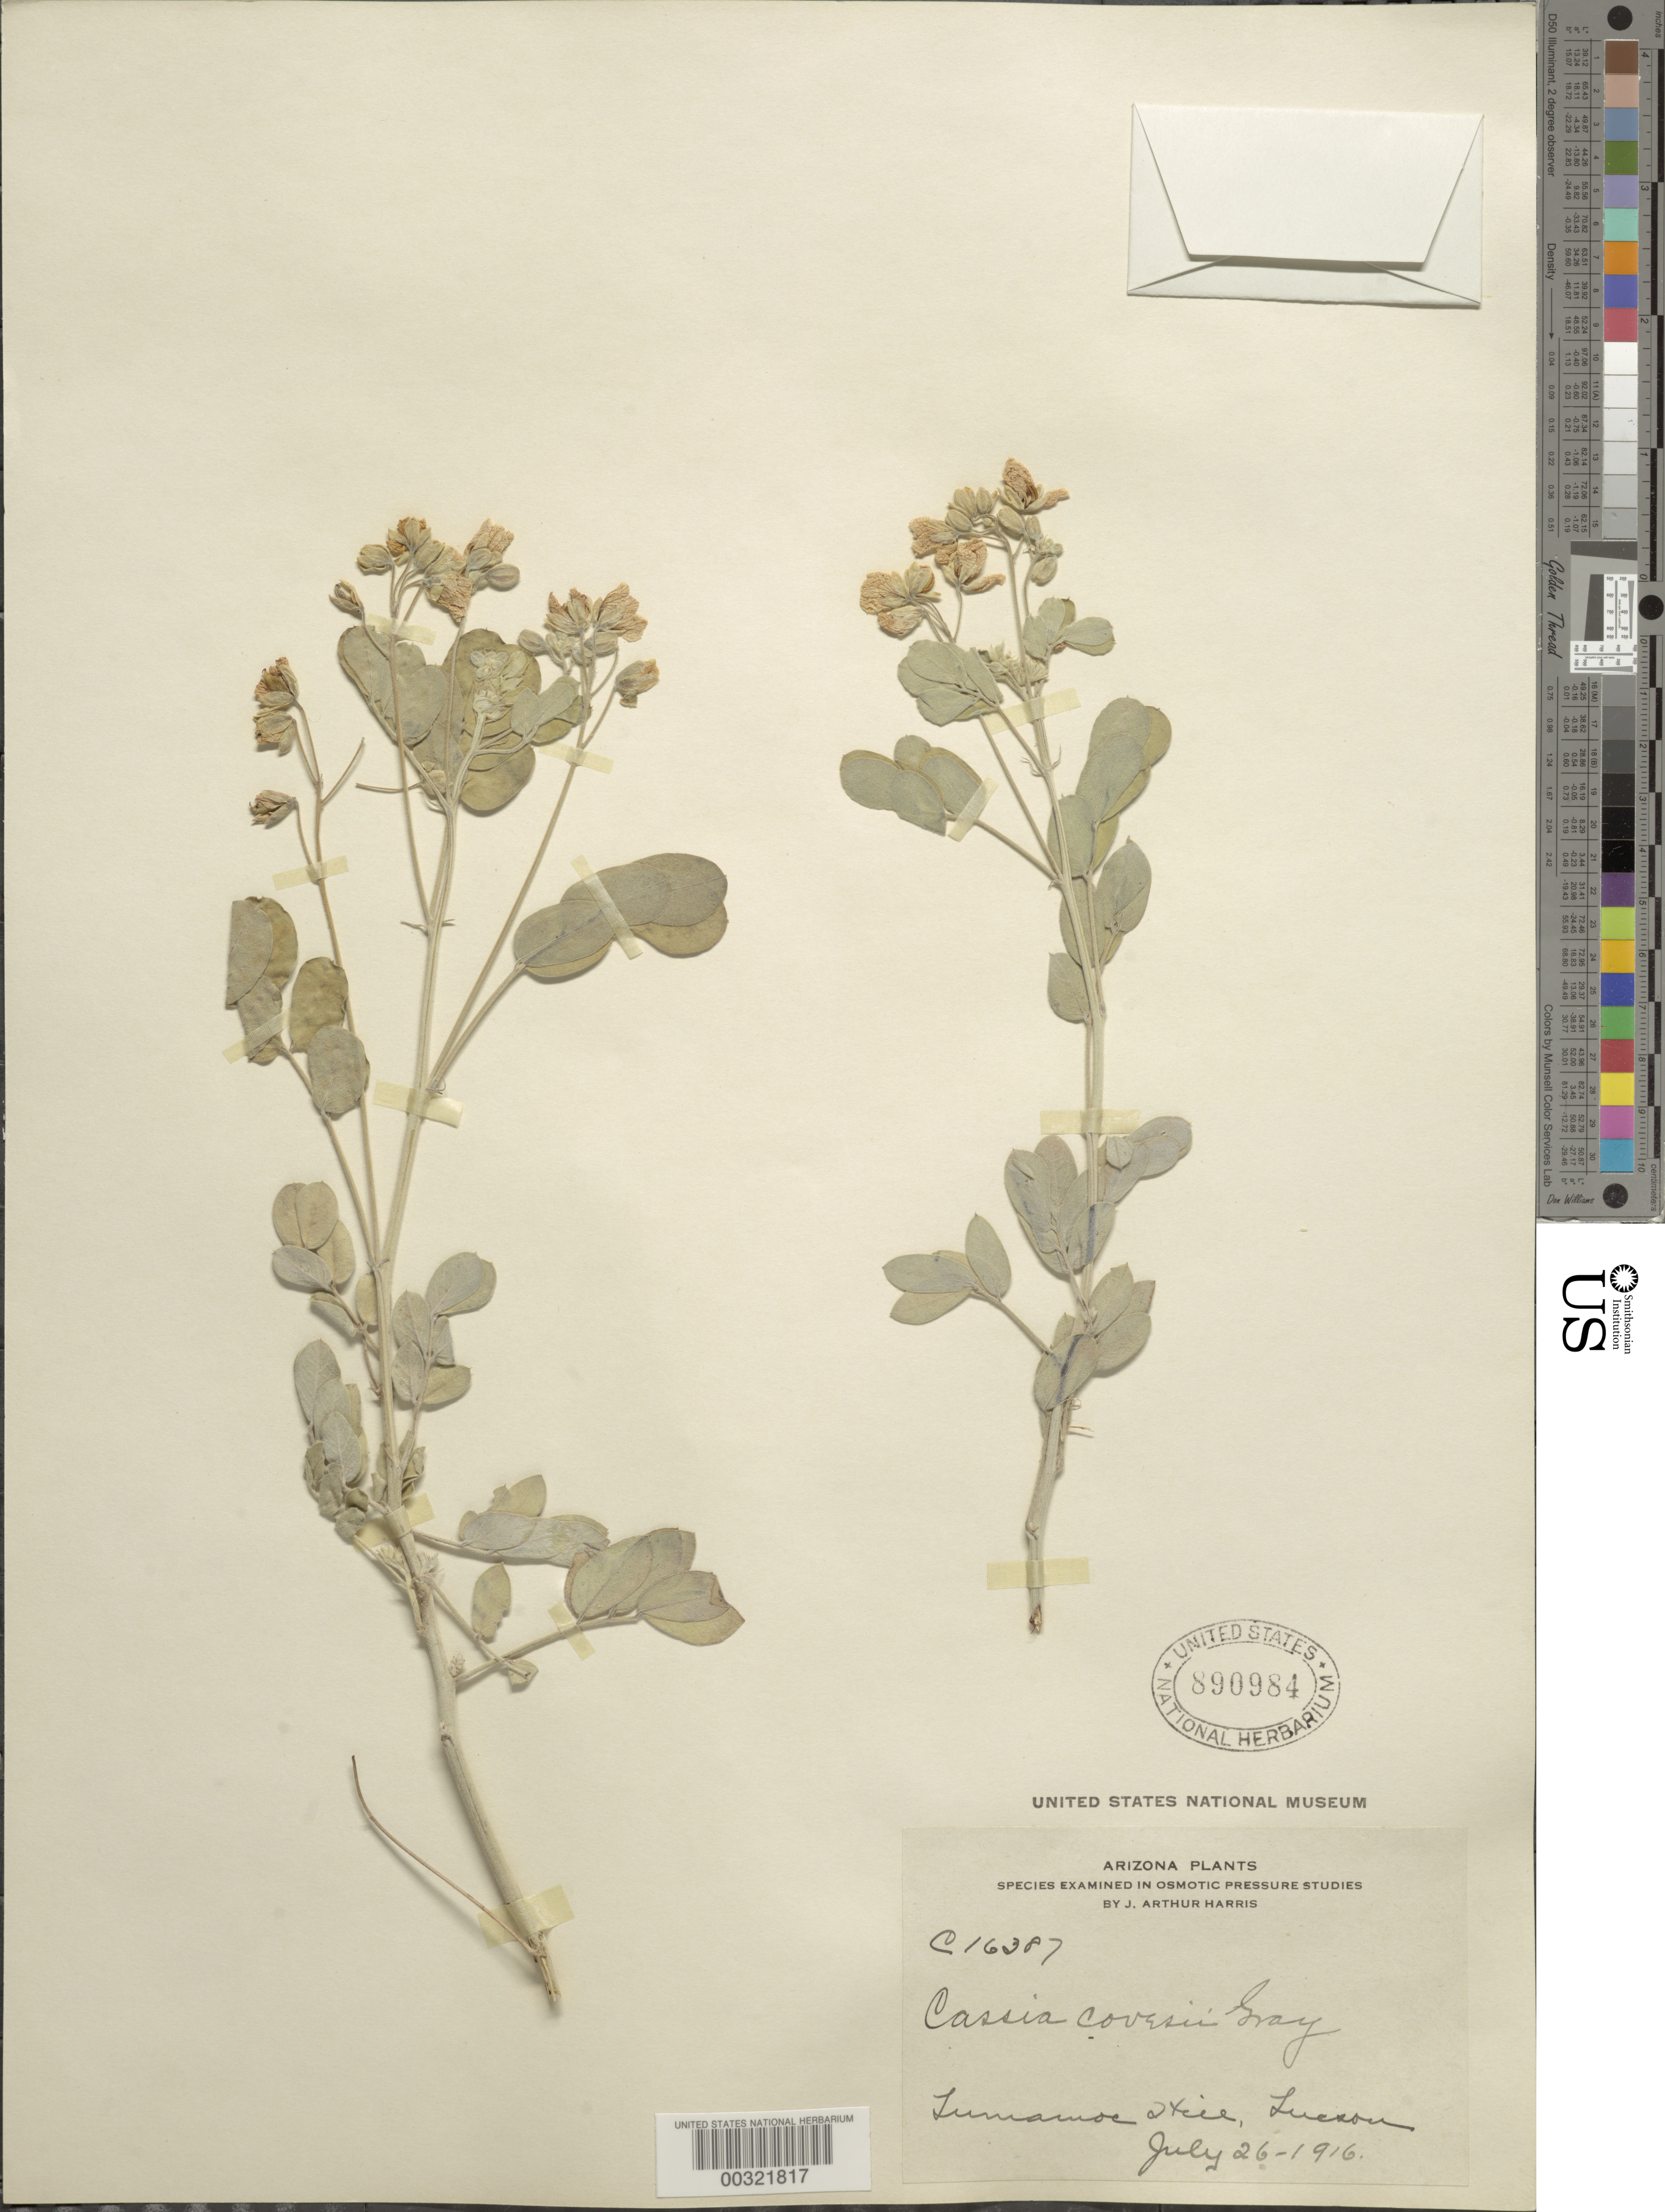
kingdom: Plantae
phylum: Tracheophyta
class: Magnoliopsida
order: Fabales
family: Fabaceae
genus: Senna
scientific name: Senna covesii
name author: (A. Gray) H.S. Irwin & Barneby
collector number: C16387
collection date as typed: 26 Jul 1916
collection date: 1916-07-26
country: United States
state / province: Arizona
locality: Lumamor hill, tucson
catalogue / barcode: US 890984